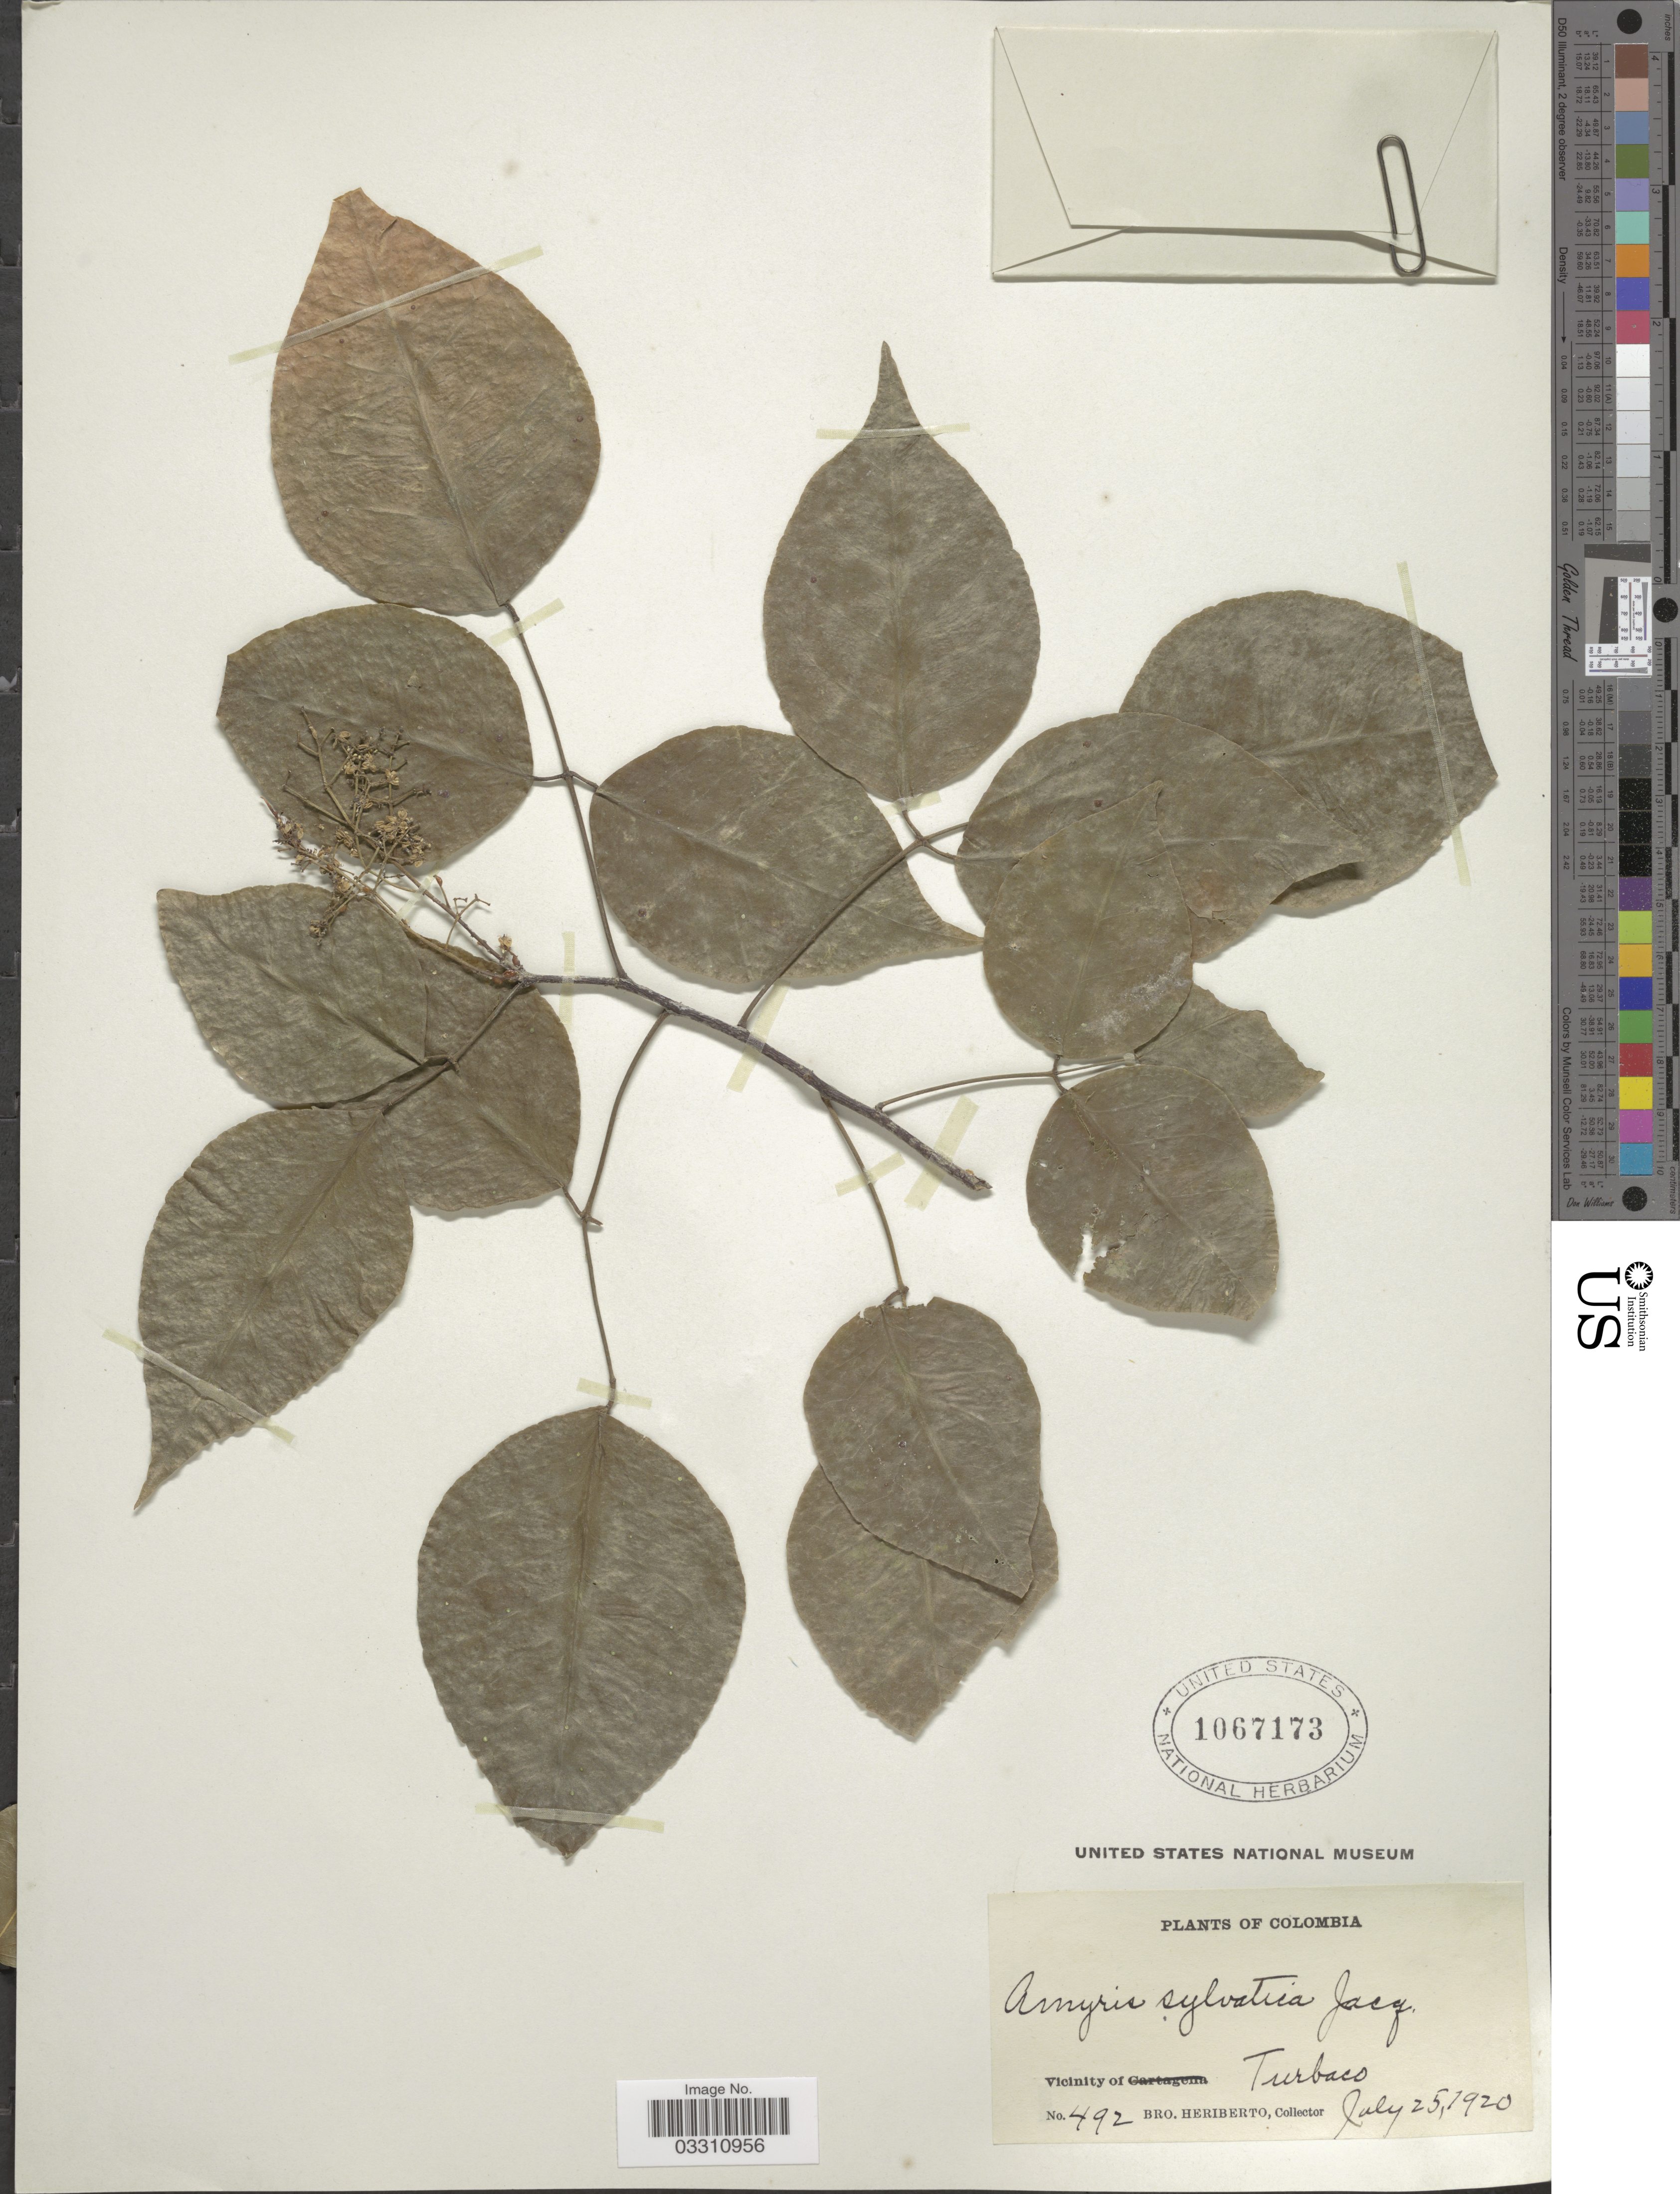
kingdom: Plantae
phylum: Tracheophyta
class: Magnoliopsida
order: Sapindales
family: Rutaceae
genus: Amyris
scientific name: Amyris sylvatica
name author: Jacq.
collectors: B. Heriberto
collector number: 492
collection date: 1920-07-25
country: Colombia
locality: Vicinity of Turbaco.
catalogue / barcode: US 1067173